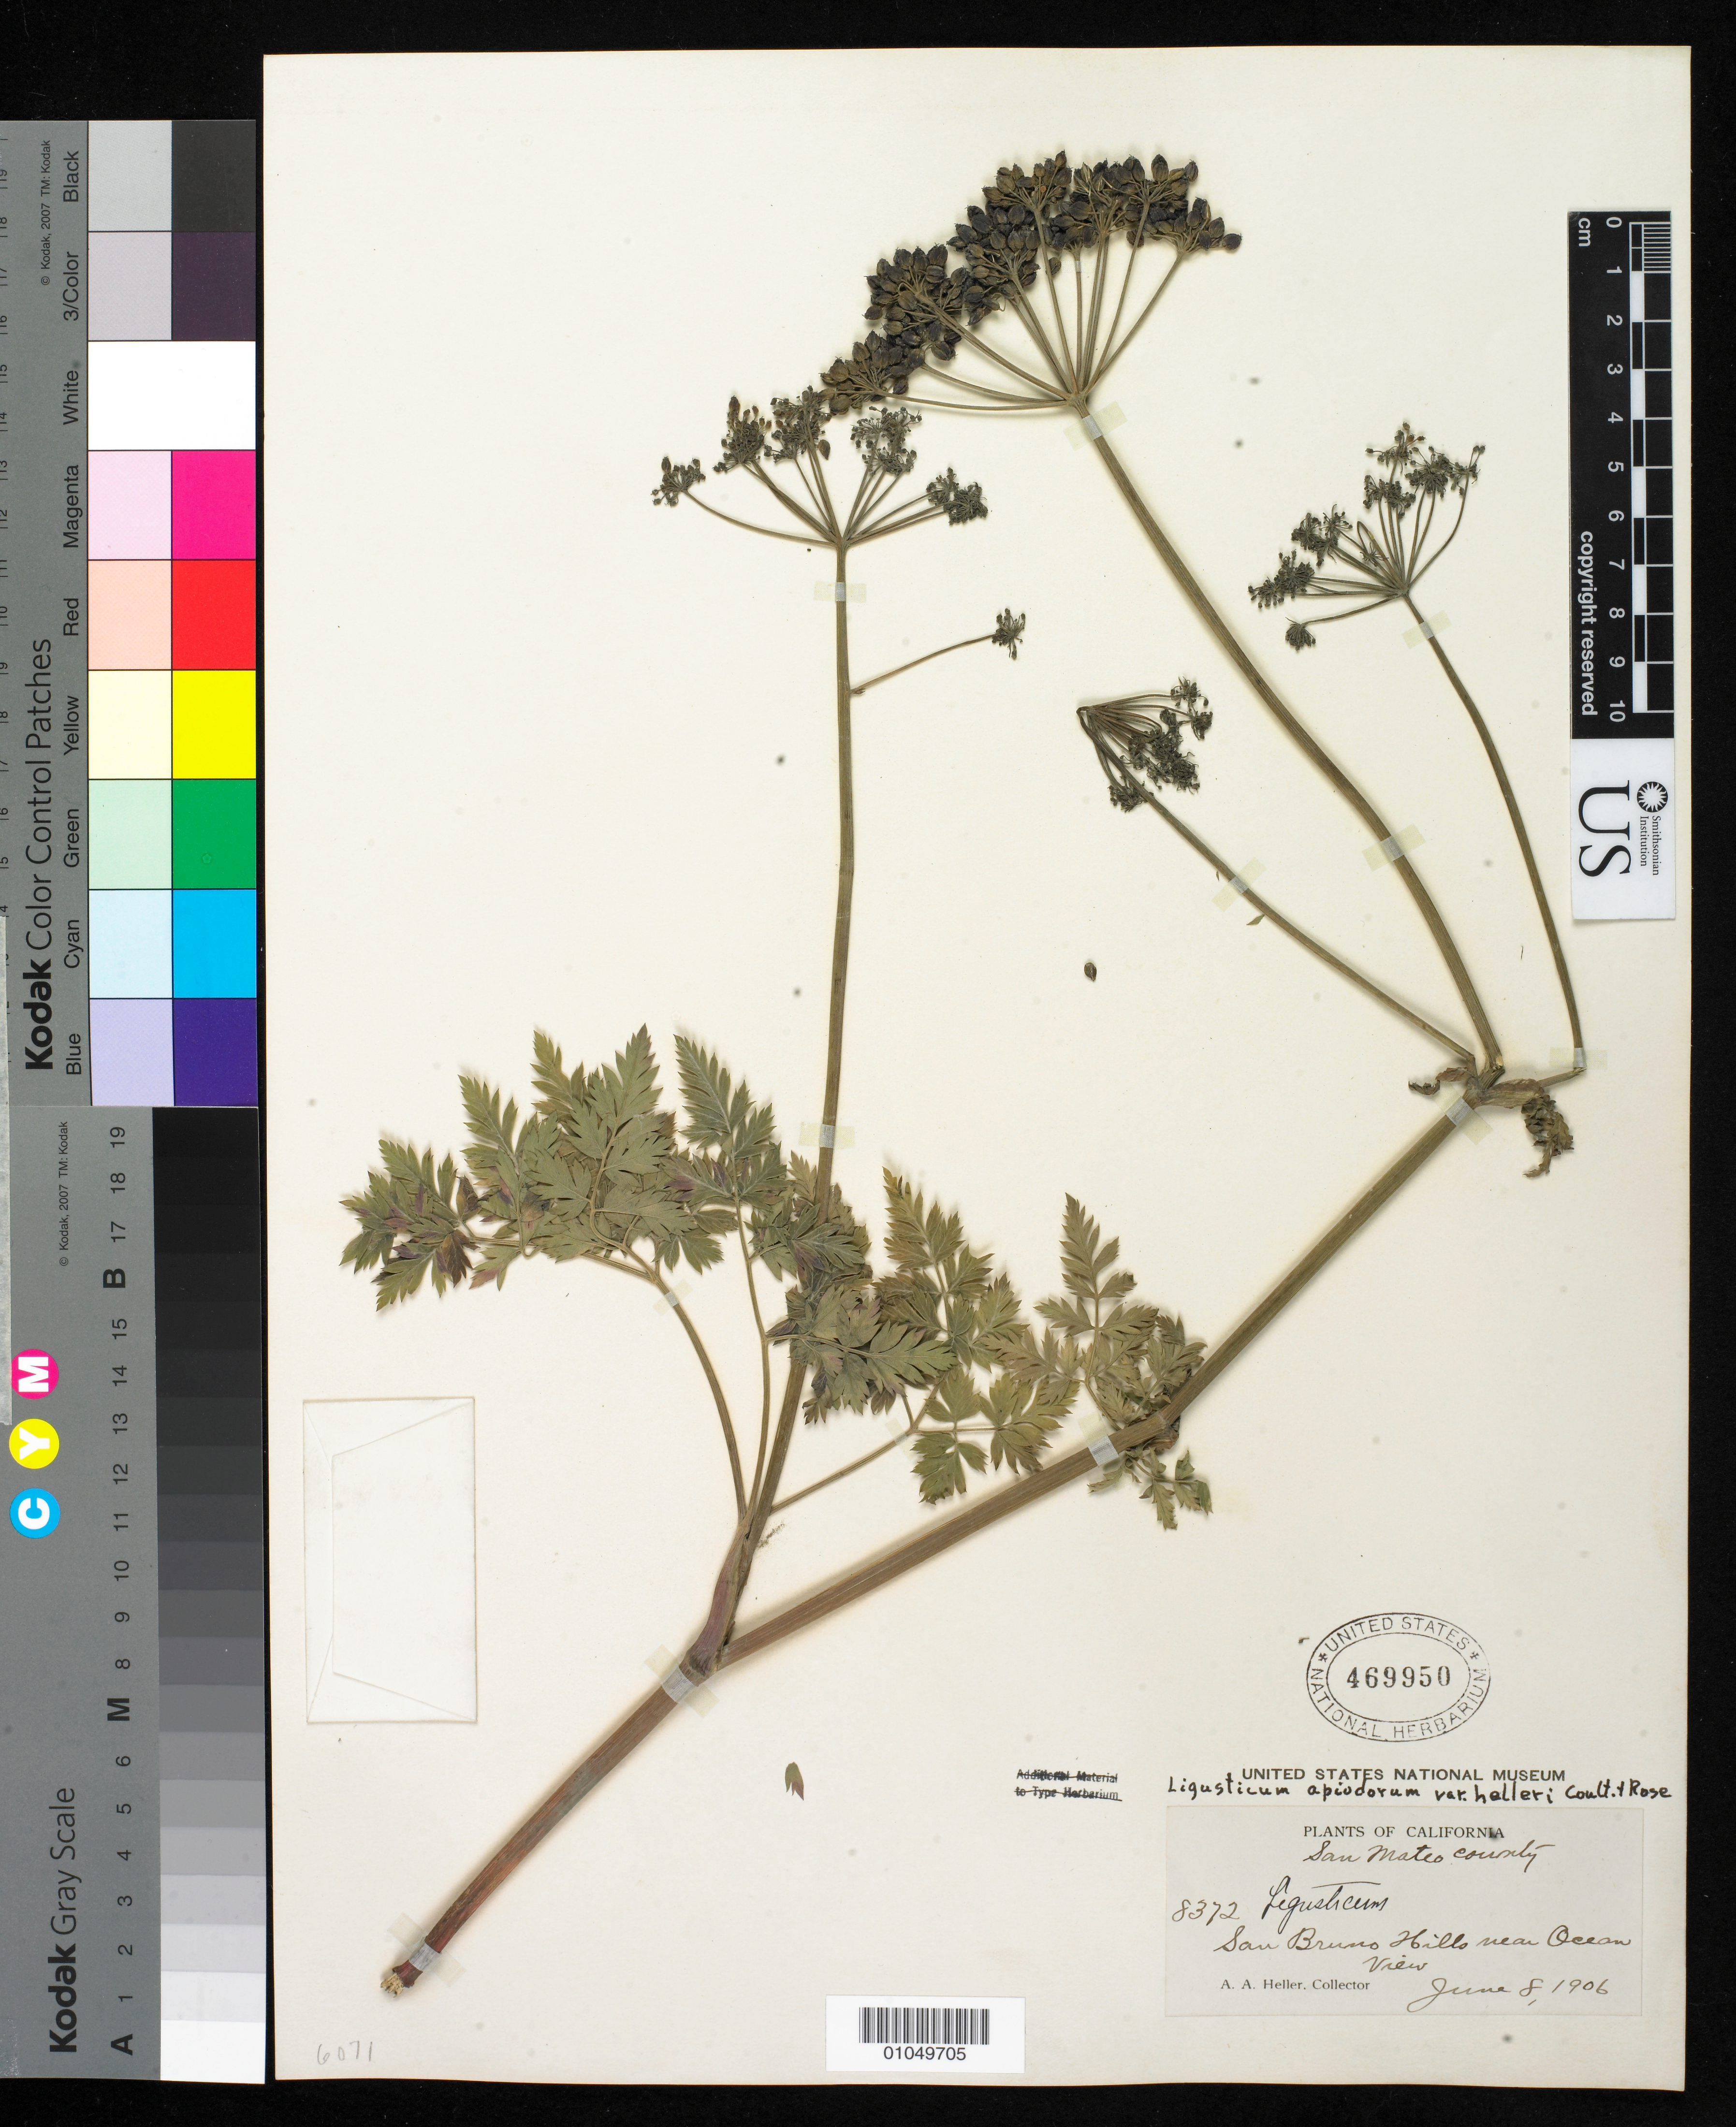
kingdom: Plantae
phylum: Tracheophyta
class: Magnoliopsida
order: Apiales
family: Apiaceae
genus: Ligusticum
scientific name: Ligusticum apiodorum var. helleri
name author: J.M. Coult. & Rose ex Mathias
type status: Isotype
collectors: A. A. Heller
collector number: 8372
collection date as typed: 08 Jun 1906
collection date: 1906-06-08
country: United States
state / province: California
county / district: San Francisco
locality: San Bruno Hills near Ocean View.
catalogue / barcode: US 469950